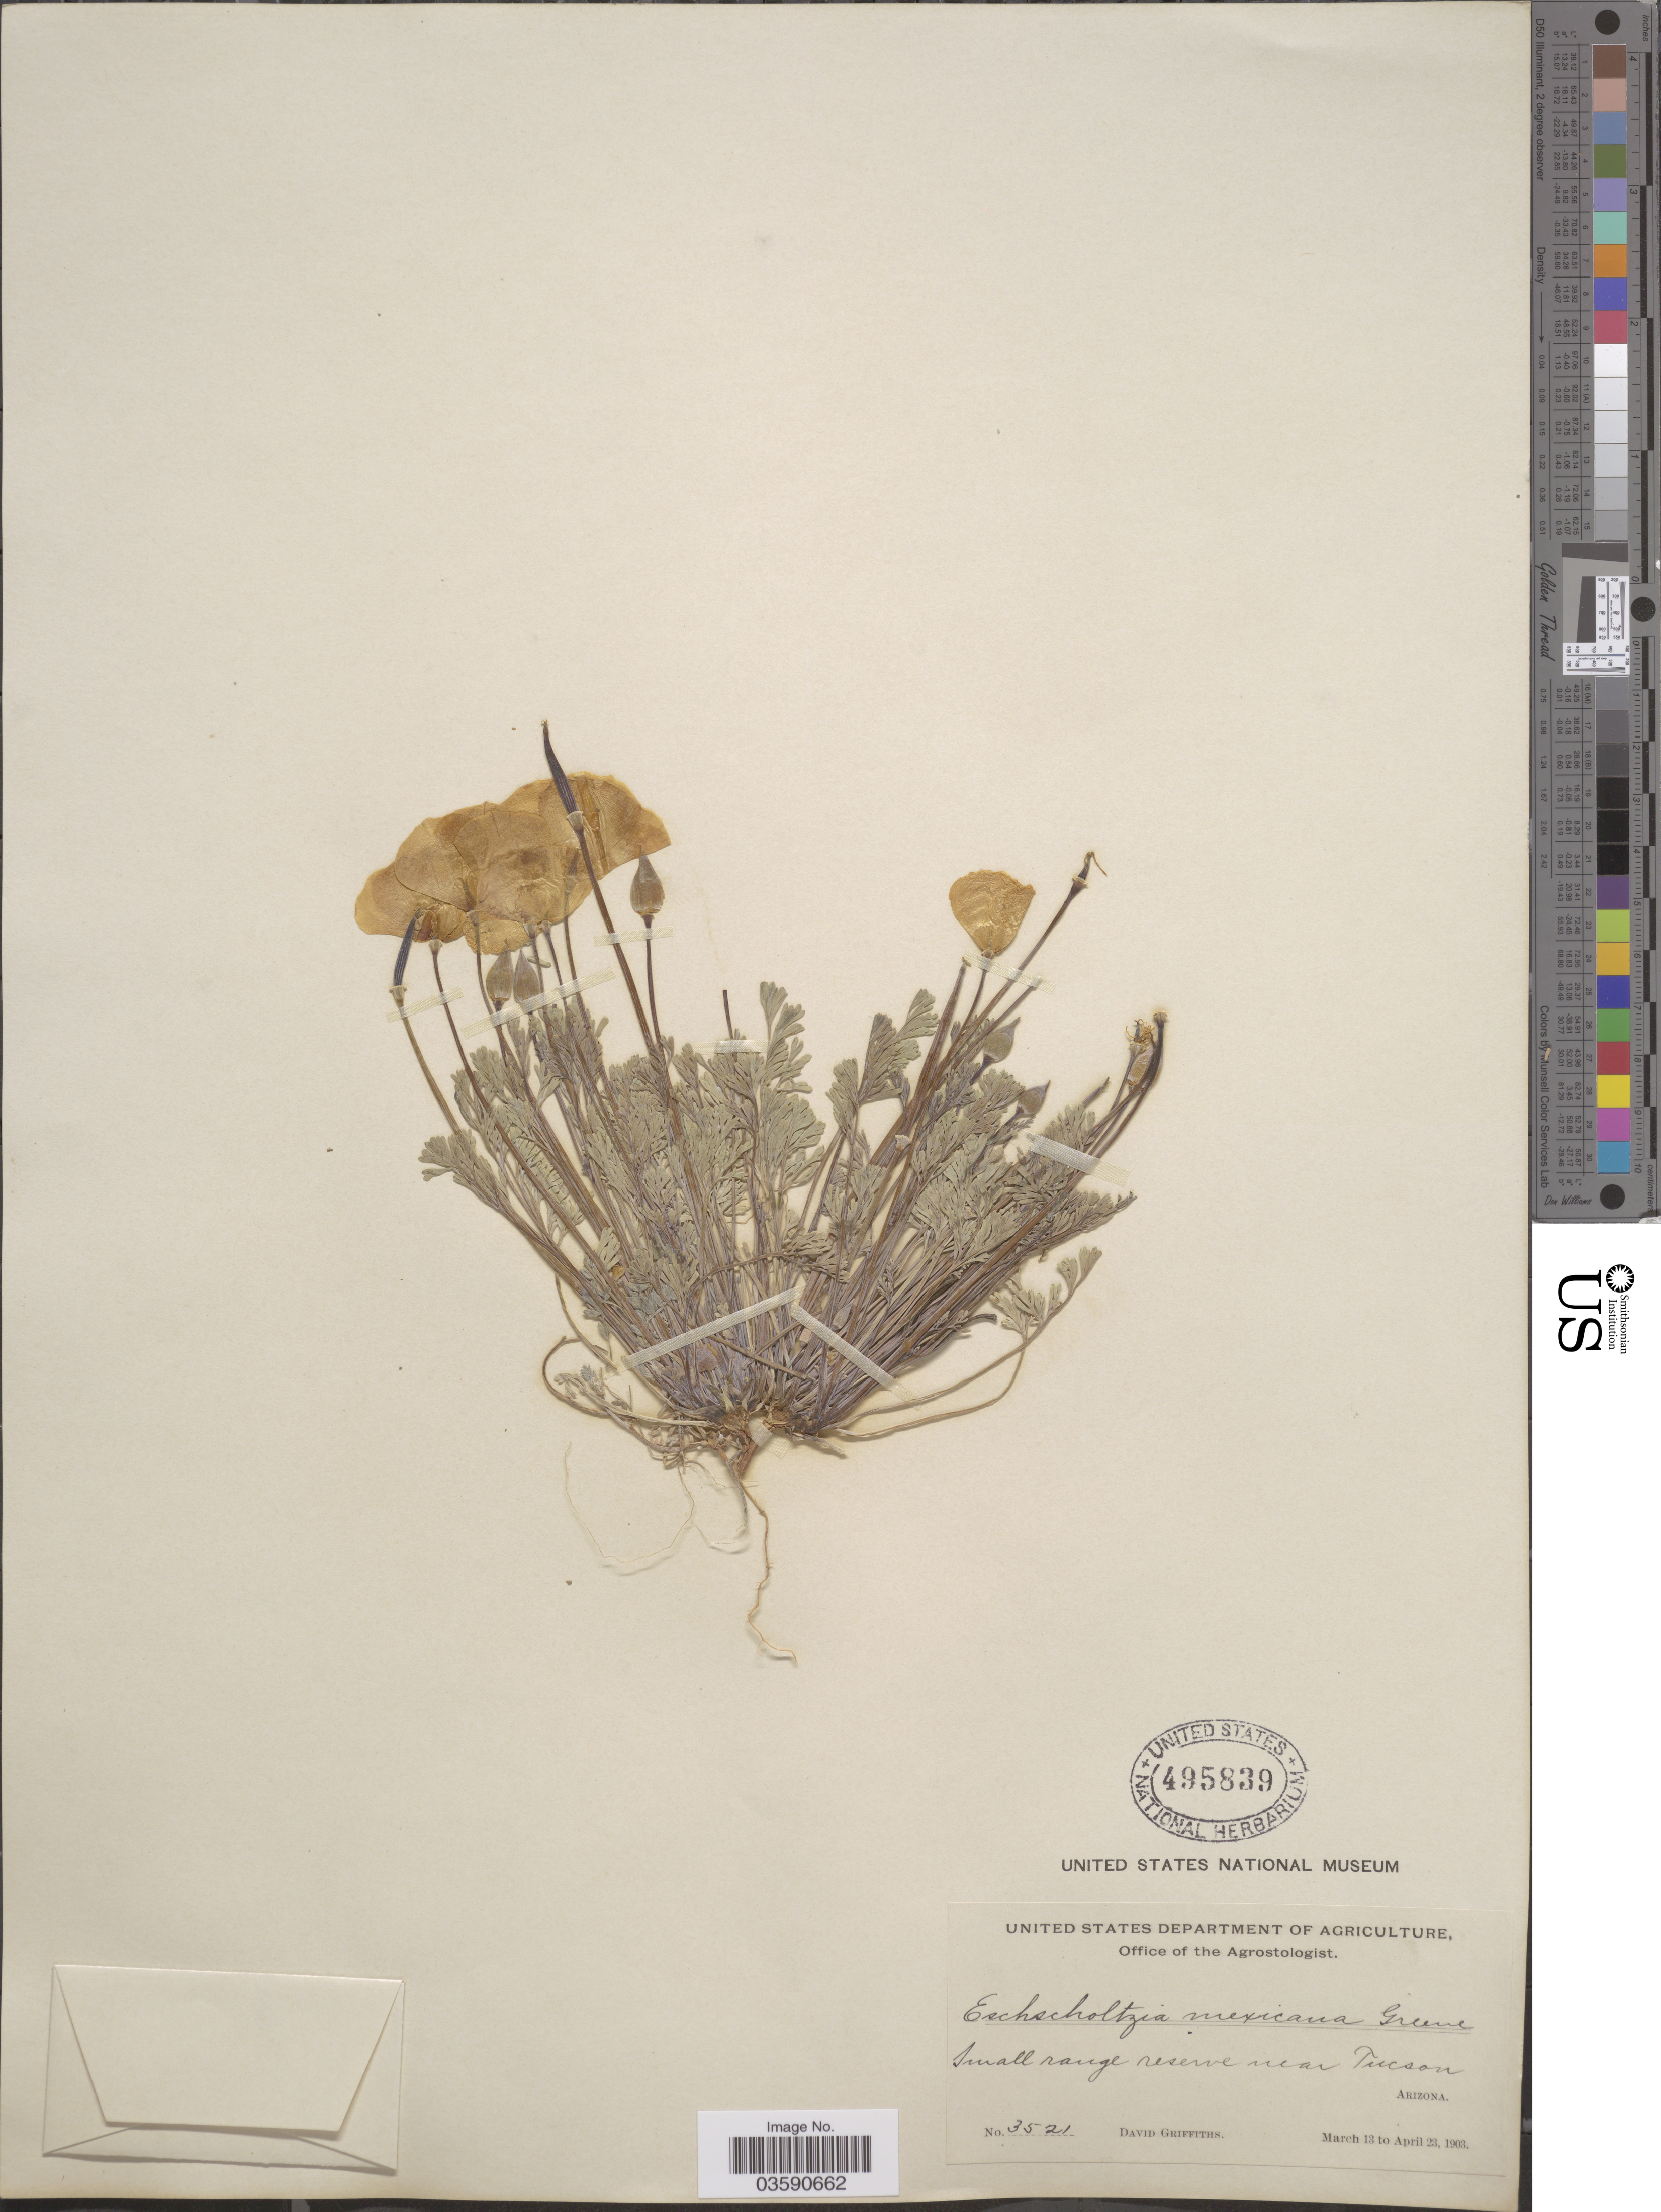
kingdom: Plantae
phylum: Tracheophyta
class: Magnoliopsida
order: Ranunculales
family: Papaveraceae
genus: Eschscholzia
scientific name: Eschscholzia mexicana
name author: Greene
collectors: D. Griffiths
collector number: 3521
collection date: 1903-03-13/1903-04-23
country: United States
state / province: Arizona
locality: Small range reserve near Tucson.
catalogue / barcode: US 495839